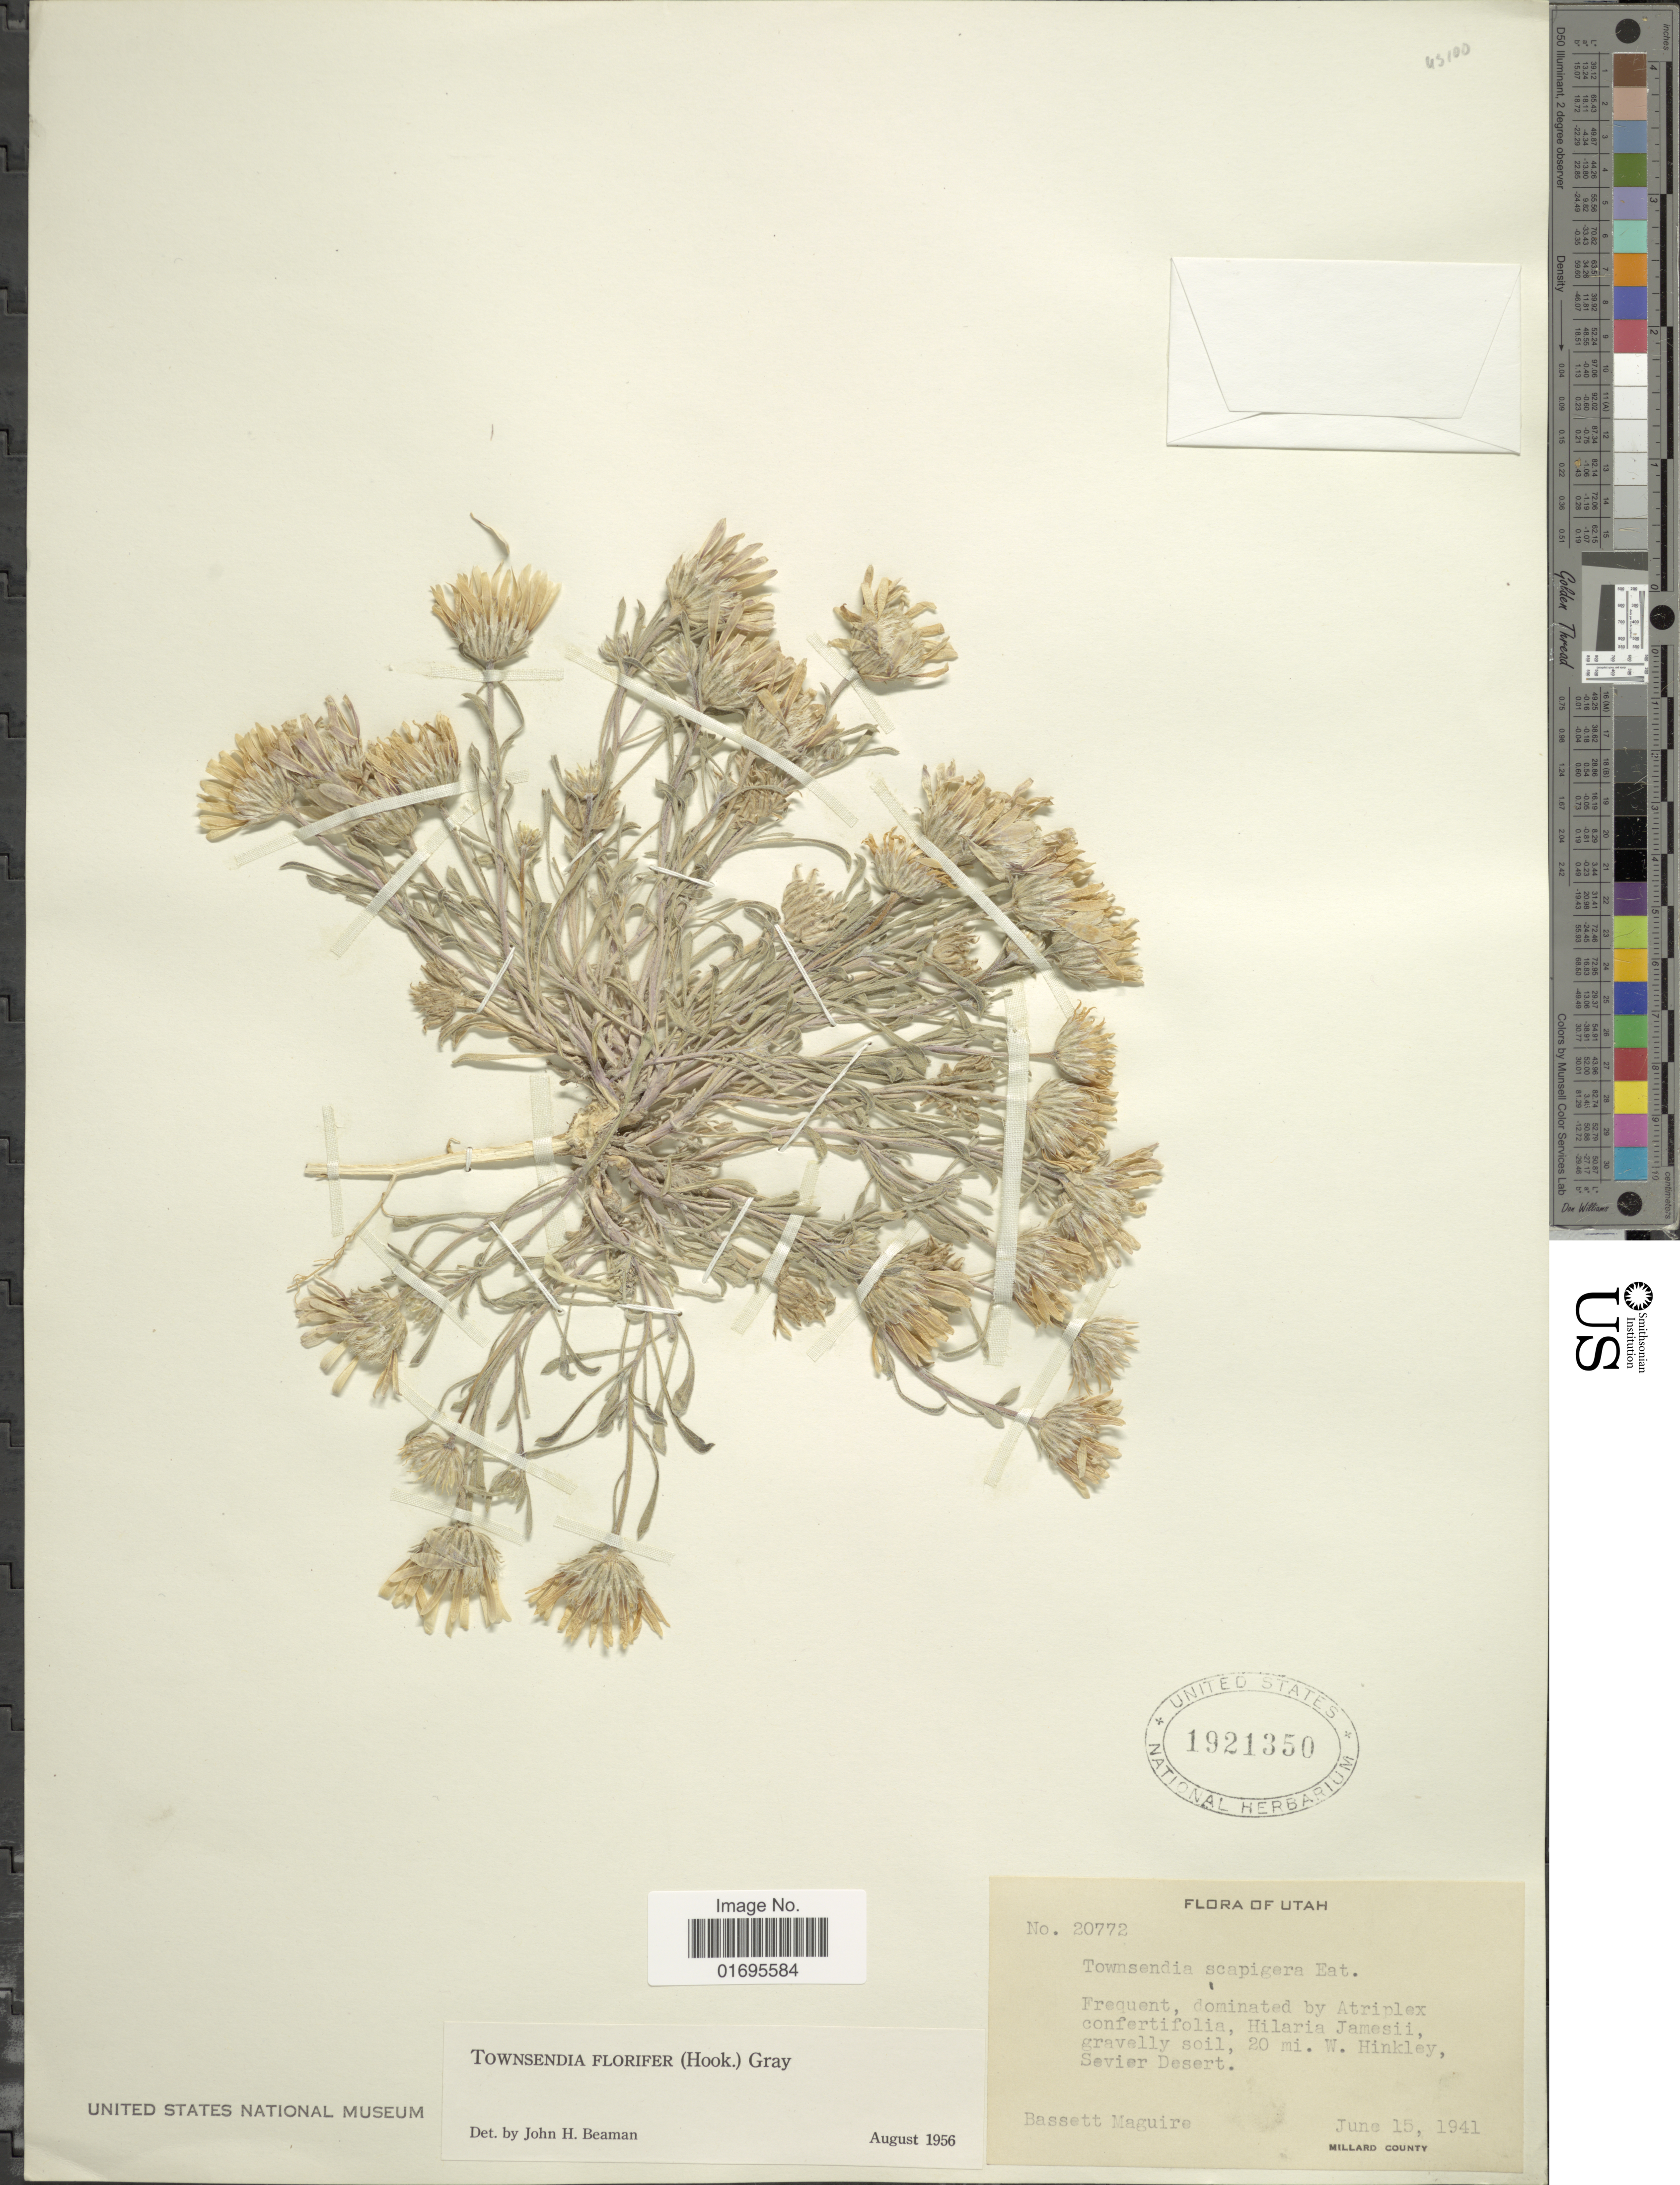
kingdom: Plantae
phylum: Tracheophyta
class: Magnoliopsida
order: Asterales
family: Asteraceae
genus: Townsendia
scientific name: Townsendia florifer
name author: (Hook.) A. Gray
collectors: B. Maguire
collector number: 20772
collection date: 1941-06-15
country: United States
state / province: Utah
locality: Hilaria Jamesii, gravelly soil, 20 mi. W. Hinkley, Sevier Desert, Millard County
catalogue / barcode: US 1921350